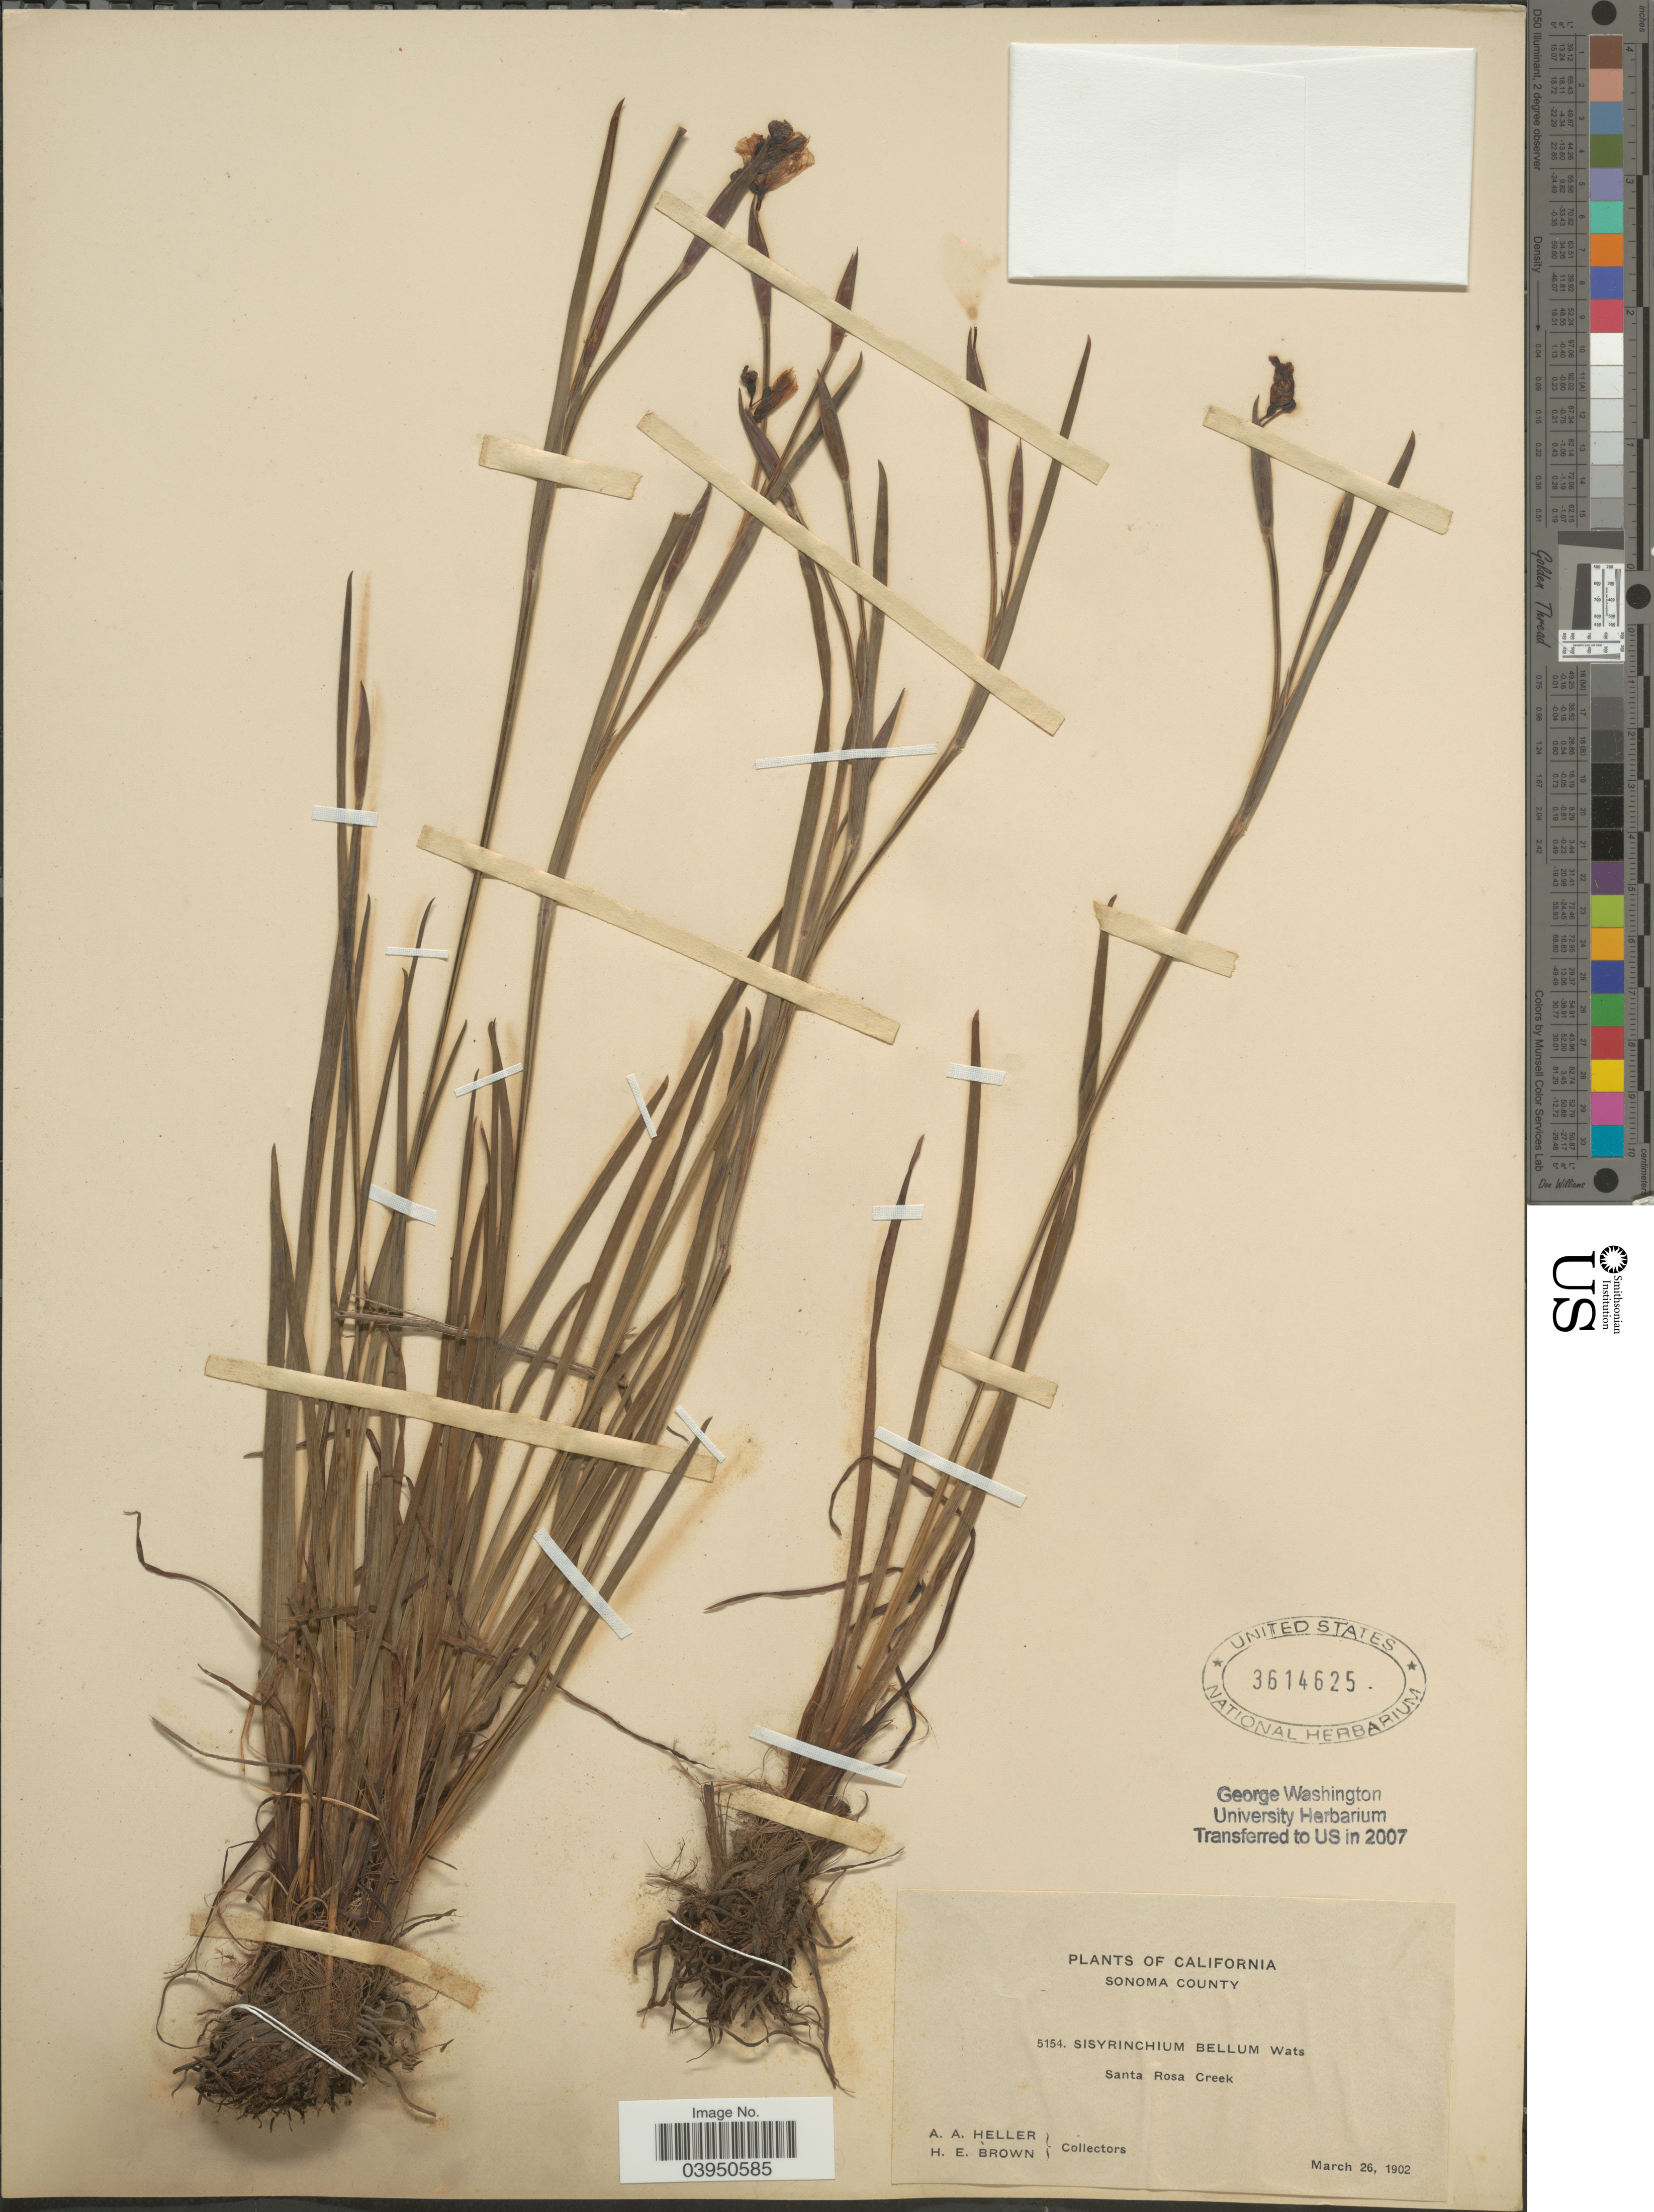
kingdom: Plantae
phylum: Tracheophyta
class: Liliopsida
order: Asparagales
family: Iridaceae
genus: Sisyrinchium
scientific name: Sisyrinchium bellum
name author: S. Watson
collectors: A. A. Heller & H. E. Brown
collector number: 5154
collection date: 1902-03-26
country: United States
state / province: California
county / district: Sonoma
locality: Sonoma County. Santa Rosa Creek.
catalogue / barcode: US 3614625